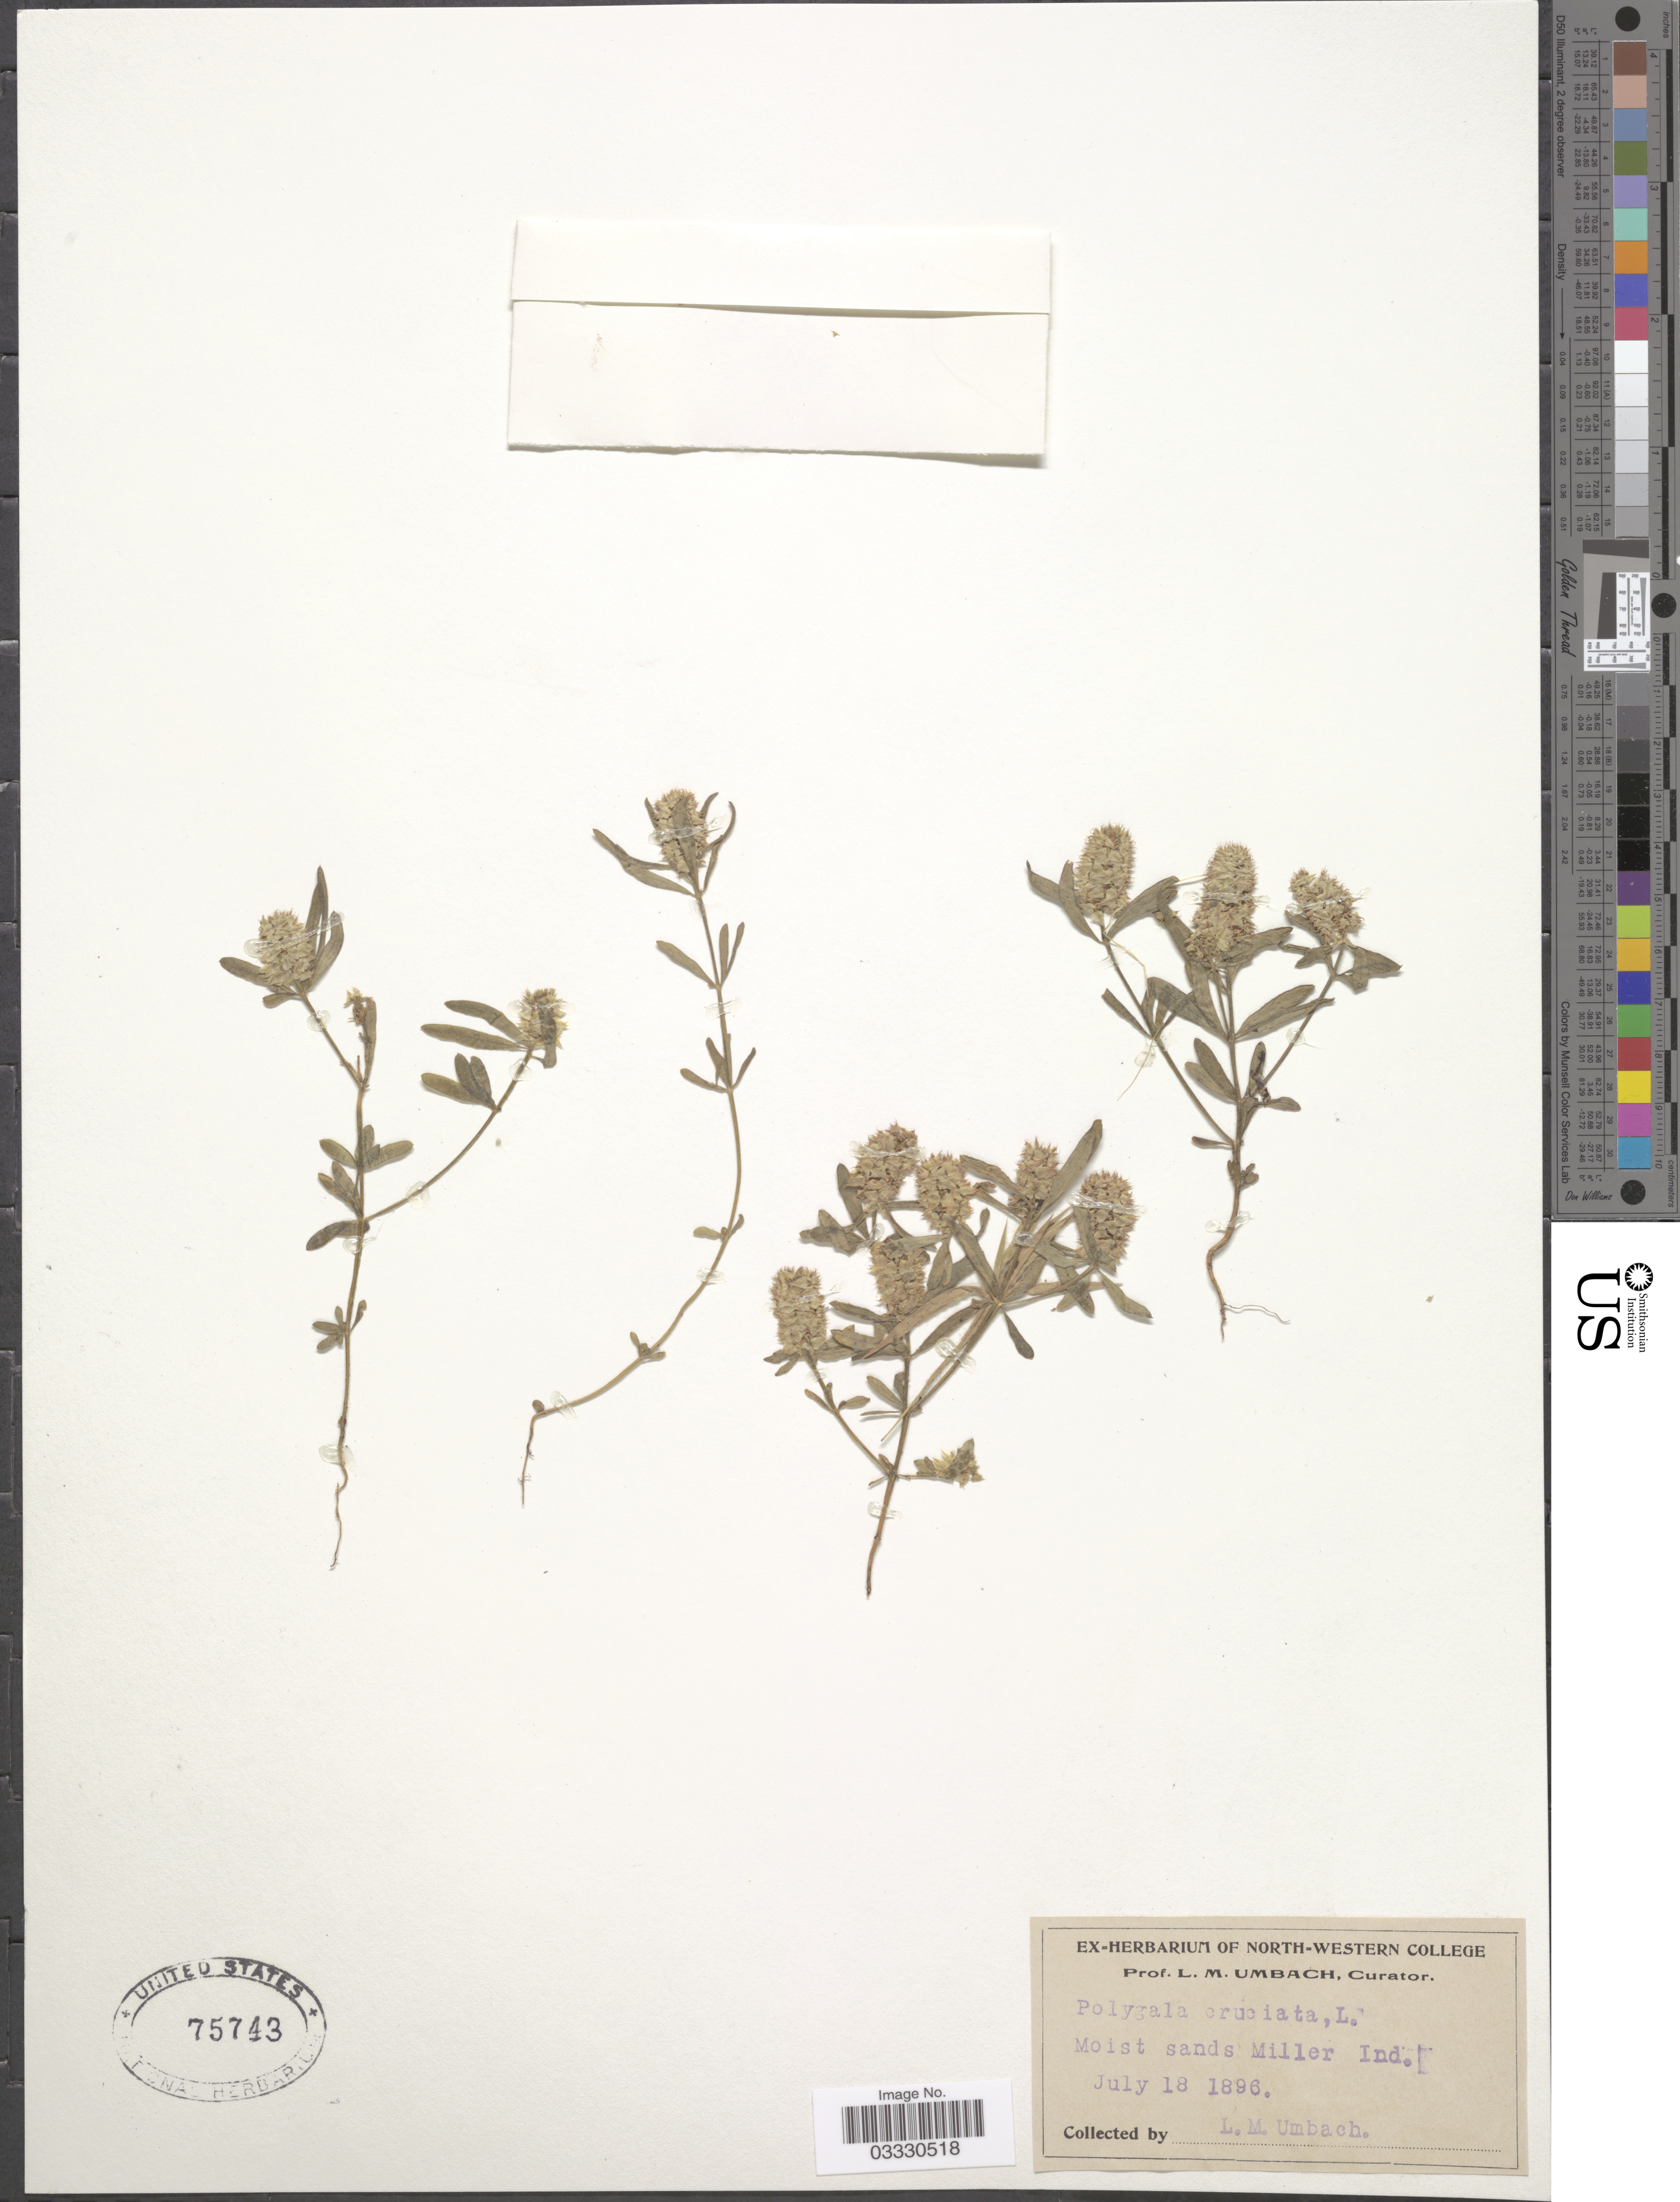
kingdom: Plantae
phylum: Tracheophyta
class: Magnoliopsida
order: Fabales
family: Polygalaceae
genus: Polygala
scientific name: Polygala cruciata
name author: L.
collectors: L. M. Umbach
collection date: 1896-07-18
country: United States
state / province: Indiana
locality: Moist sands Miller.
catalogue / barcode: US 75743